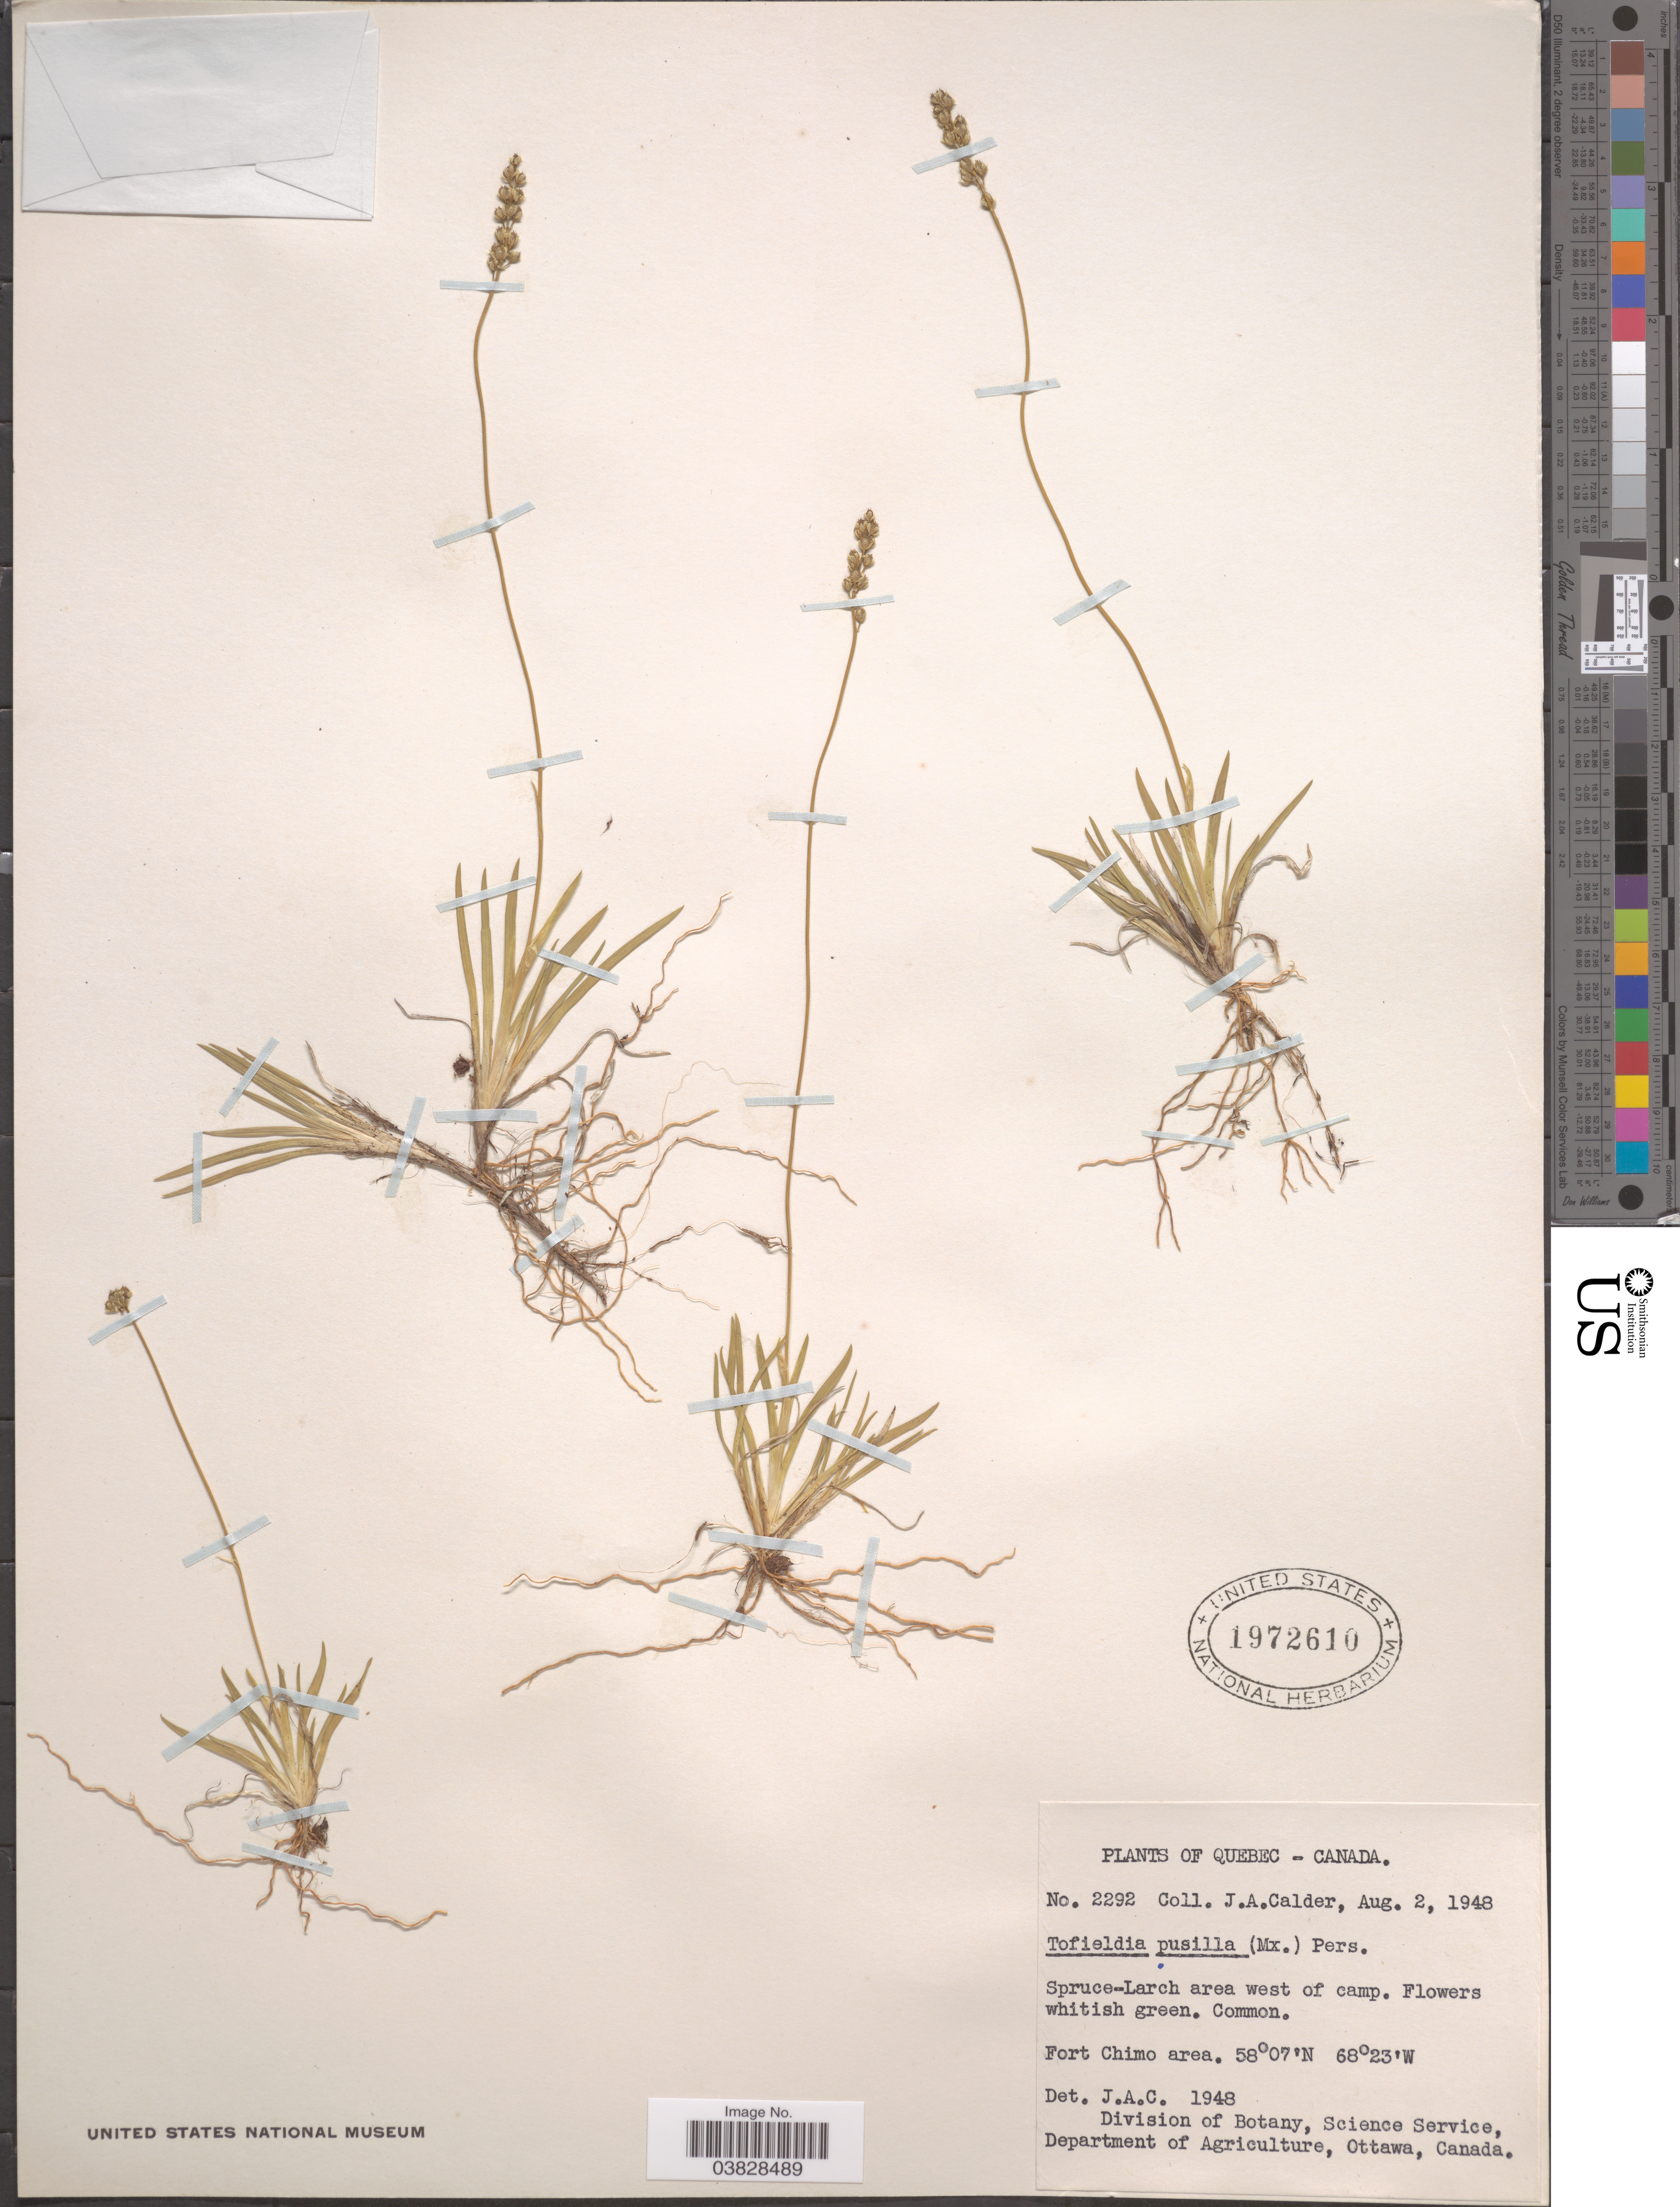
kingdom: Plantae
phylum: Tracheophyta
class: Liliopsida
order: Alismatales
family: Tofieldiaceae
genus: Tofieldia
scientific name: Tofieldia pusilla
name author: (Michx.) Pers.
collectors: J. A. Calder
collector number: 2292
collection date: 1948-08-02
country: Canada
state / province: Quebec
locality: Spruce-Larch area west of camp. Fort Chimo area.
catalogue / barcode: US 1972610